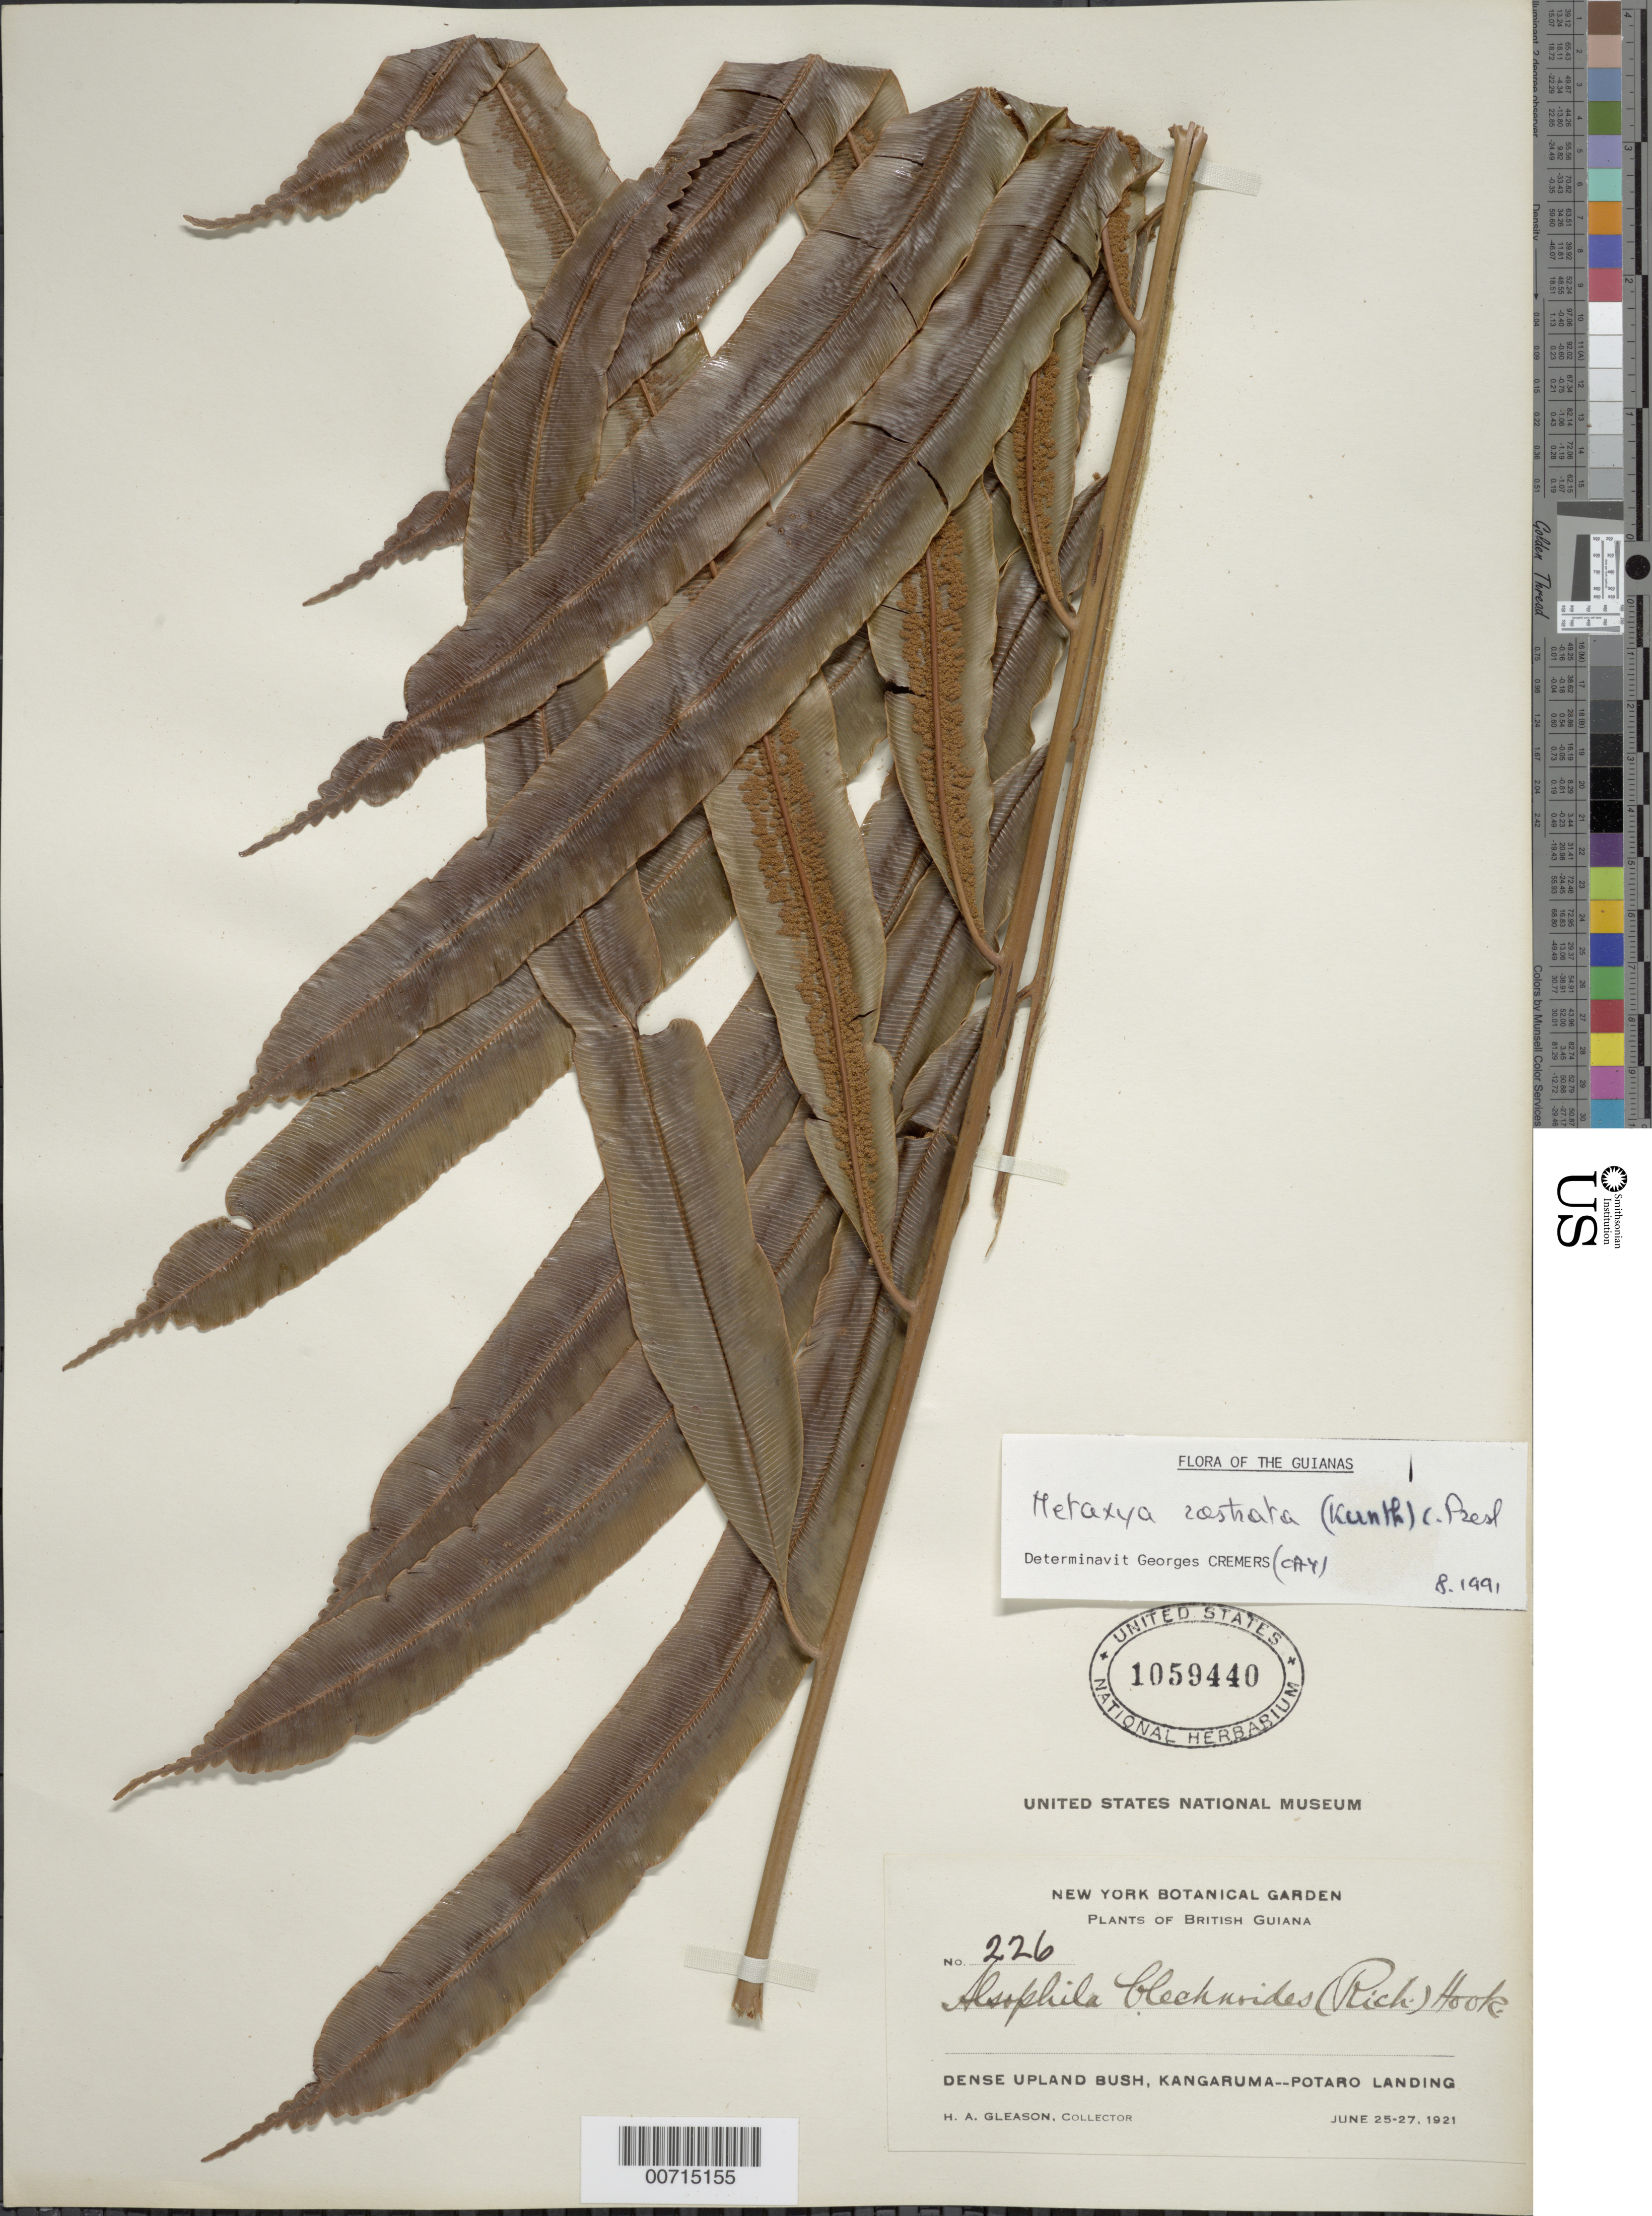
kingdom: Plantae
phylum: Tracheophyta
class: Polypodiopsida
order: Cyatheales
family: Metaxyaceae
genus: Metaxya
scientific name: Metaxya rostrata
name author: (Kunth) C. Presl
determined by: Cremers, Georges A.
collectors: H. A. Gleason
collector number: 226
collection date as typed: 25-Jun-21 to 27-Jun-21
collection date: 1921-06-25/1921-06-27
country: Guyana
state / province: Potaro-Siparuni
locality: Kangaruma, Potaro Landing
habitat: Dense upland bush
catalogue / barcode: US 1059440